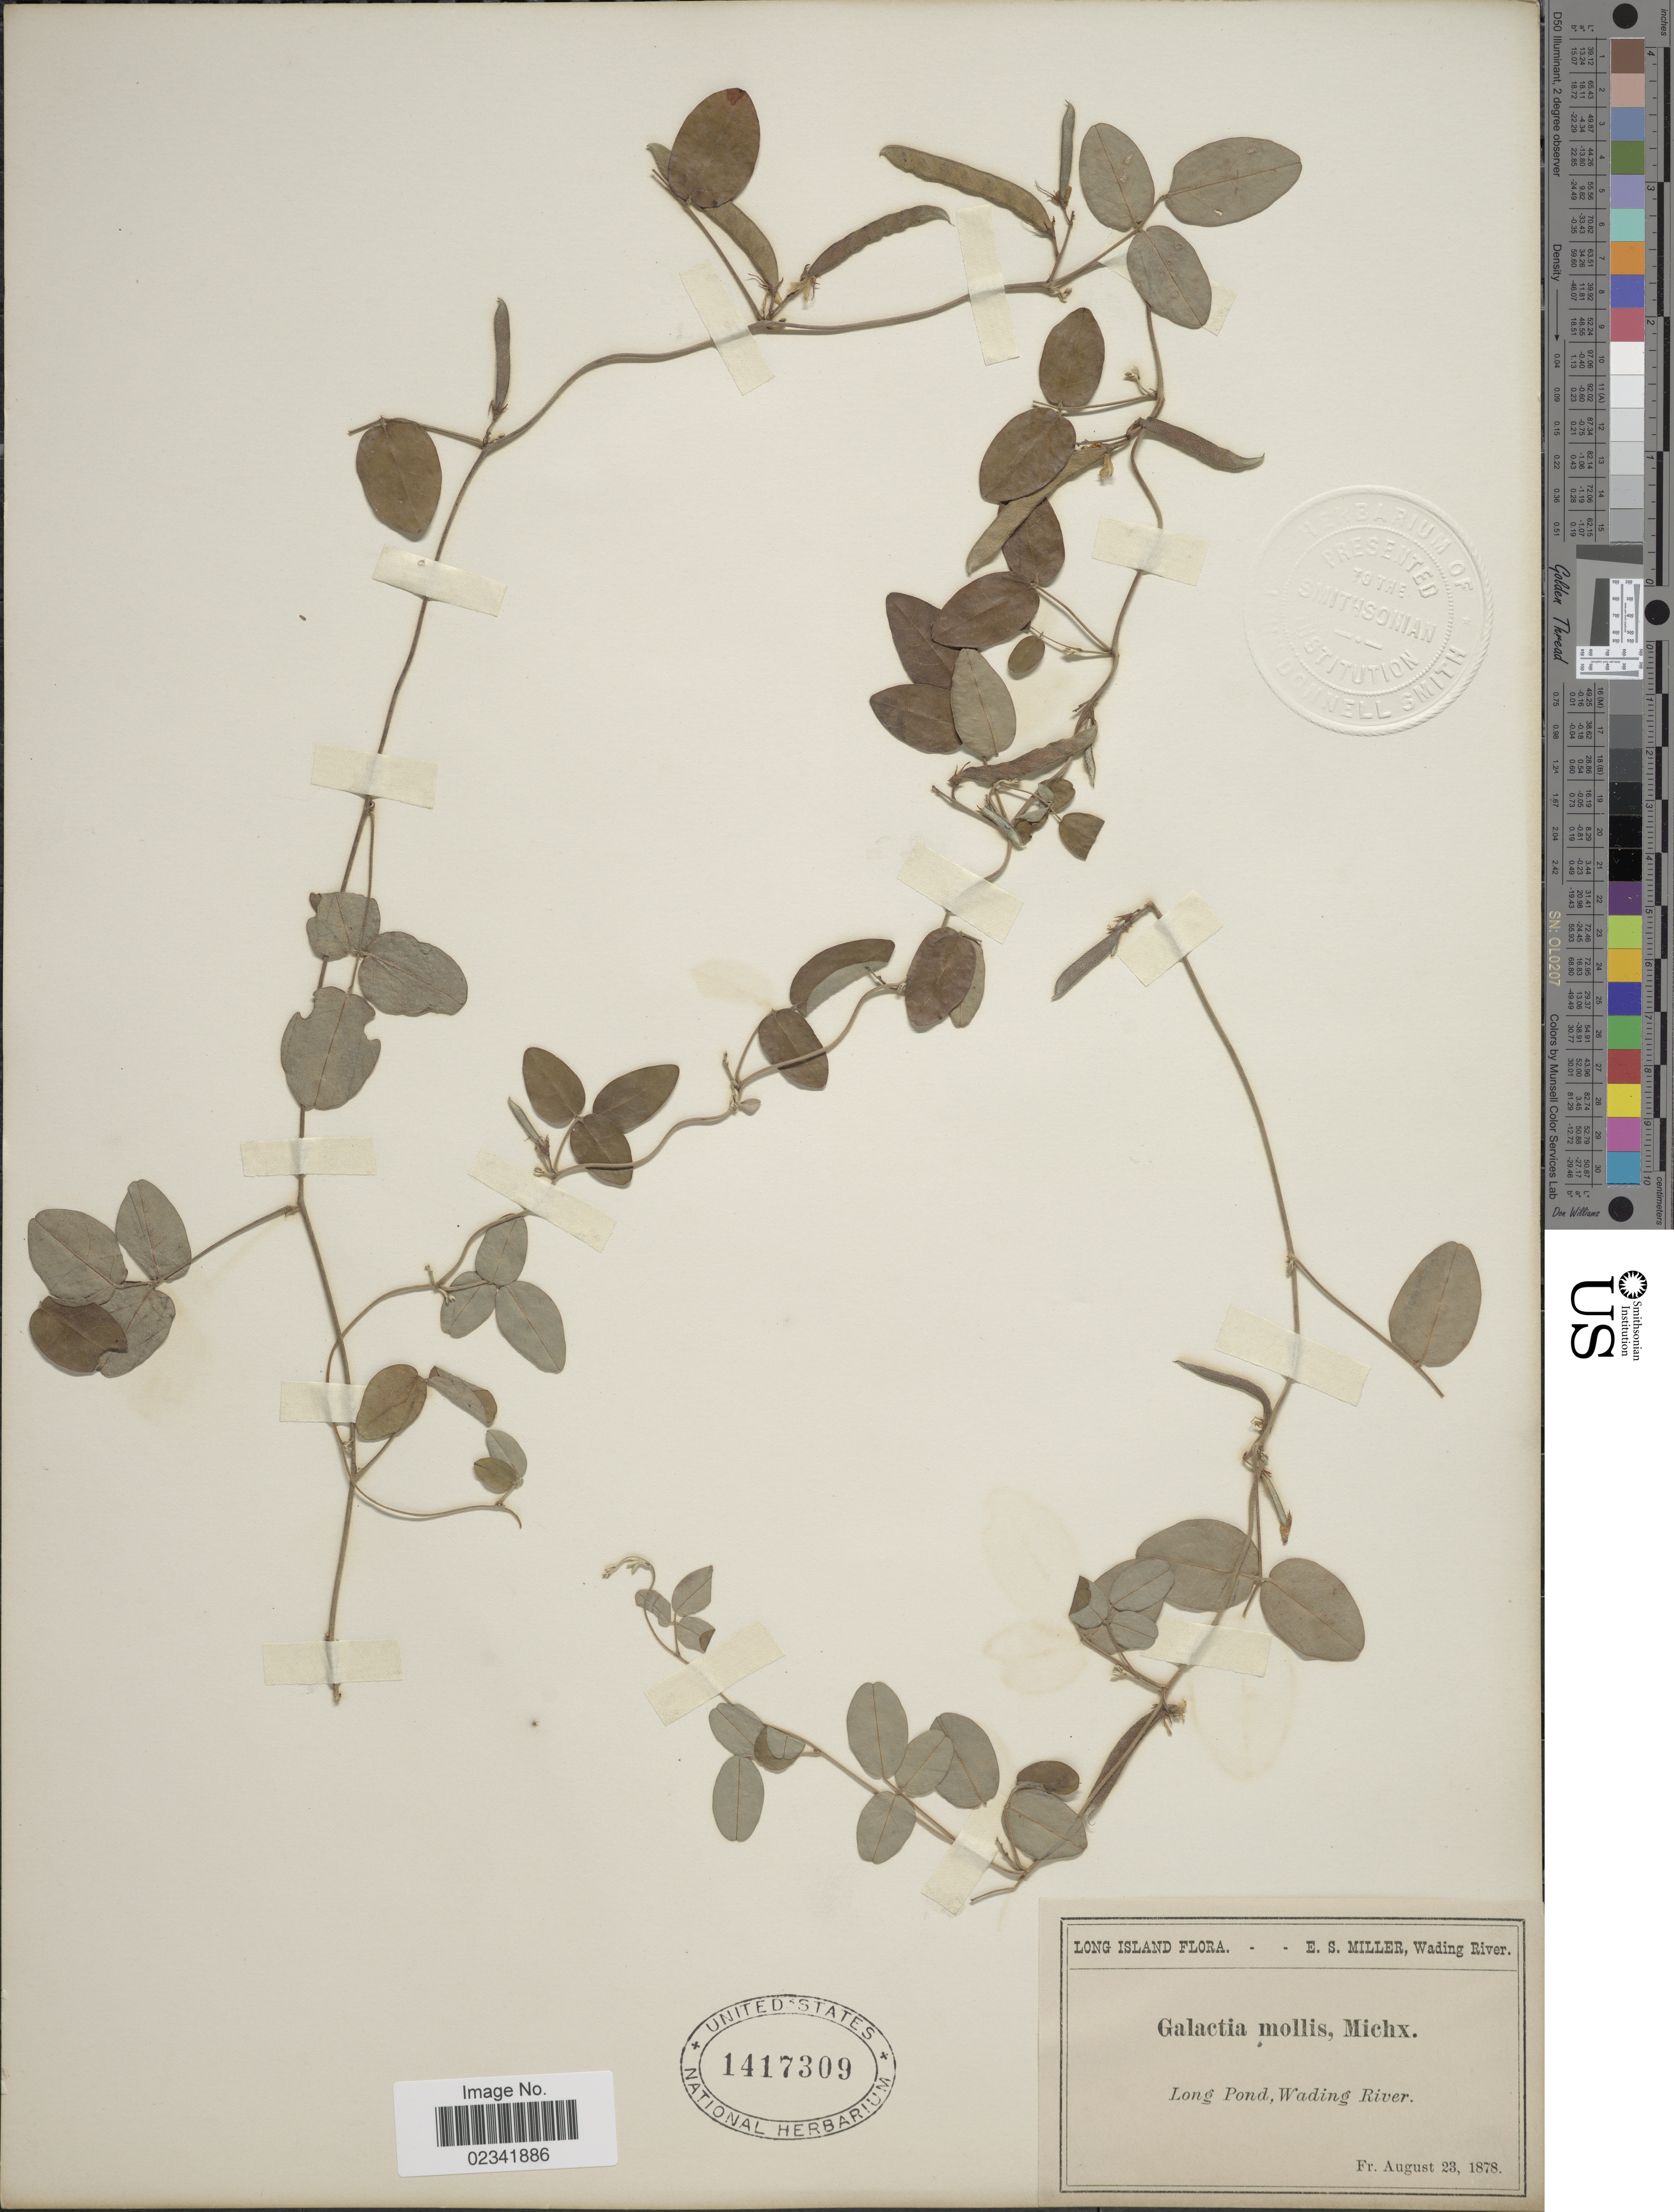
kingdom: Plantae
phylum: Tracheophyta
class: Magnoliopsida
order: Fabales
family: Fabaceae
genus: Galactia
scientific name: Galactia volubilis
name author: (L.) Britton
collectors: E. S. Miller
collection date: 1878-08-23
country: United States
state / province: New York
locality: Long Pond, Wading River, Long Island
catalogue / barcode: US 1417309